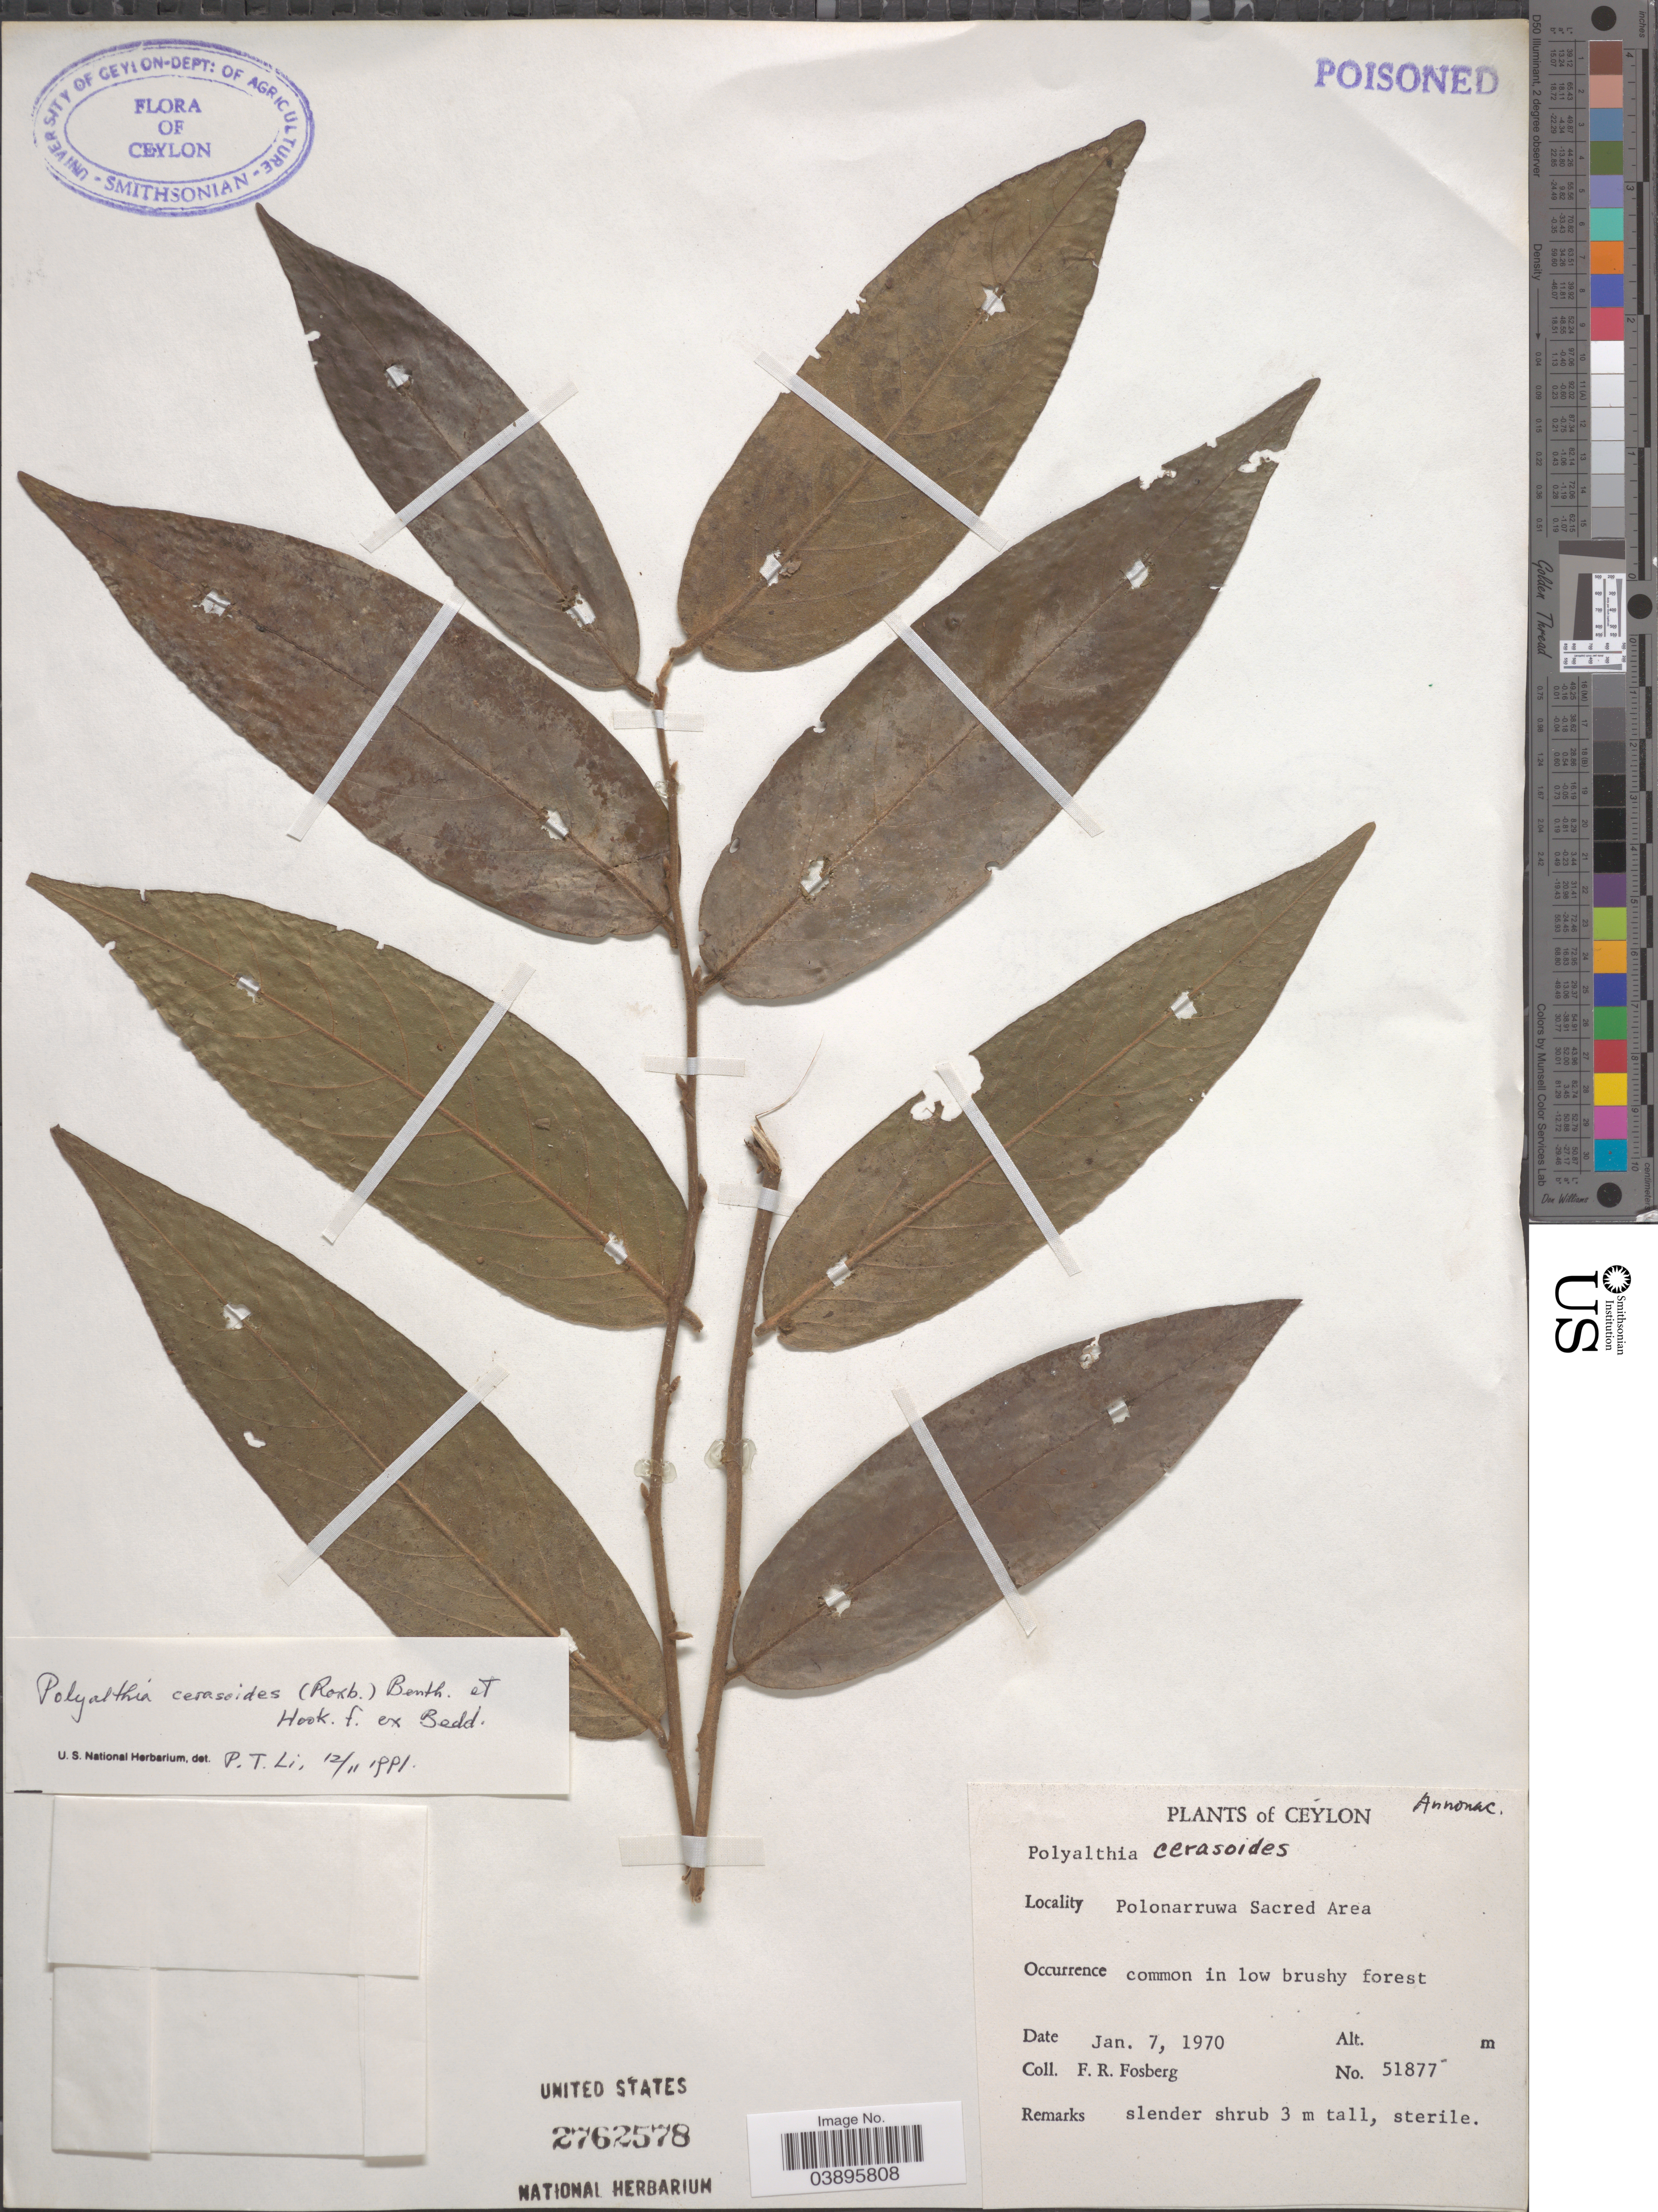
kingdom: Plantae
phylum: Tracheophyta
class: Magnoliopsida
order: Magnoliales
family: Annonaceae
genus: Polyalthia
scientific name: Polyalthia cerasoides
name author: (Roxb.) Benth. et al.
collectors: F. R. Fosberg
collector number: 51877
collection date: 1970-01-07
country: Sri Lanka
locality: Ceylon. Polonarruwa Sacred Area.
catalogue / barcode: US 2762578